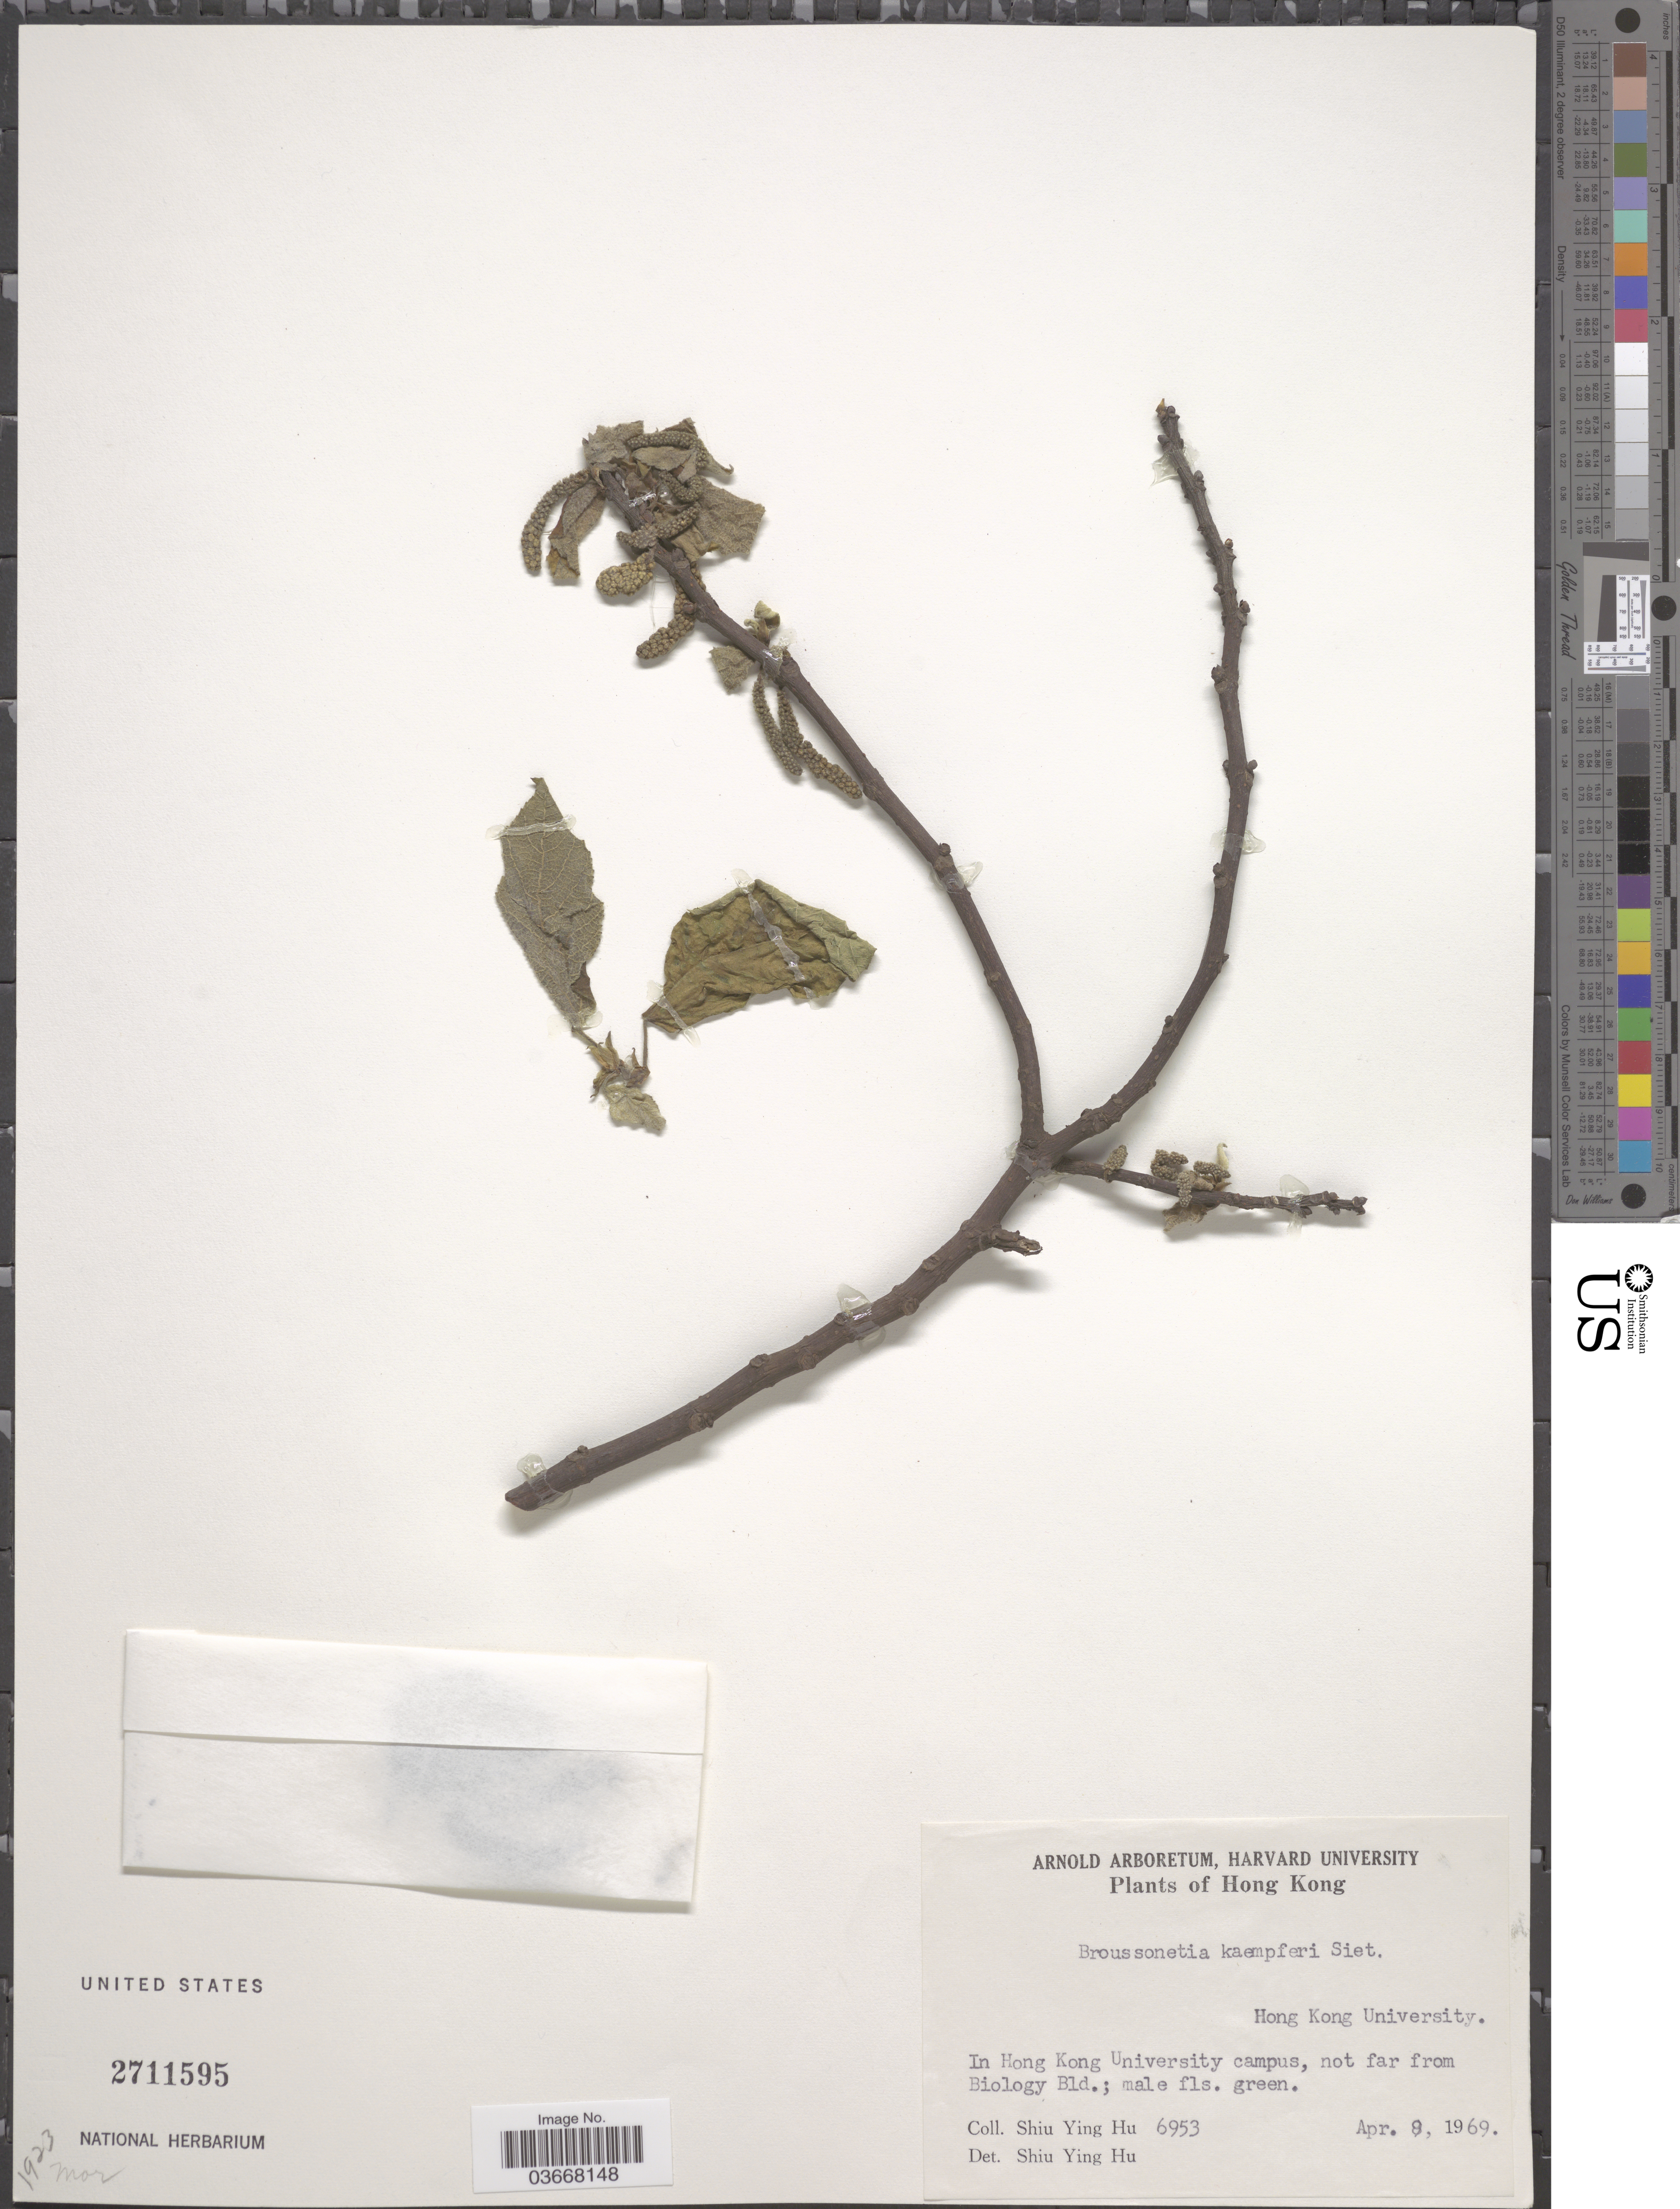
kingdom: Plantae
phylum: Tracheophyta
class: Magnoliopsida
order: Rosales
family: Moraceae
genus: Broussonetia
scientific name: Broussonetia kaempferi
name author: Siebold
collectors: S. Y. Hu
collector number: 6953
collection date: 1969-04-08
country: China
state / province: Hong Kong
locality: Hong Kong University. In Hong Kong University campus, not far from Biology Bld.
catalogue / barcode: US 2711595